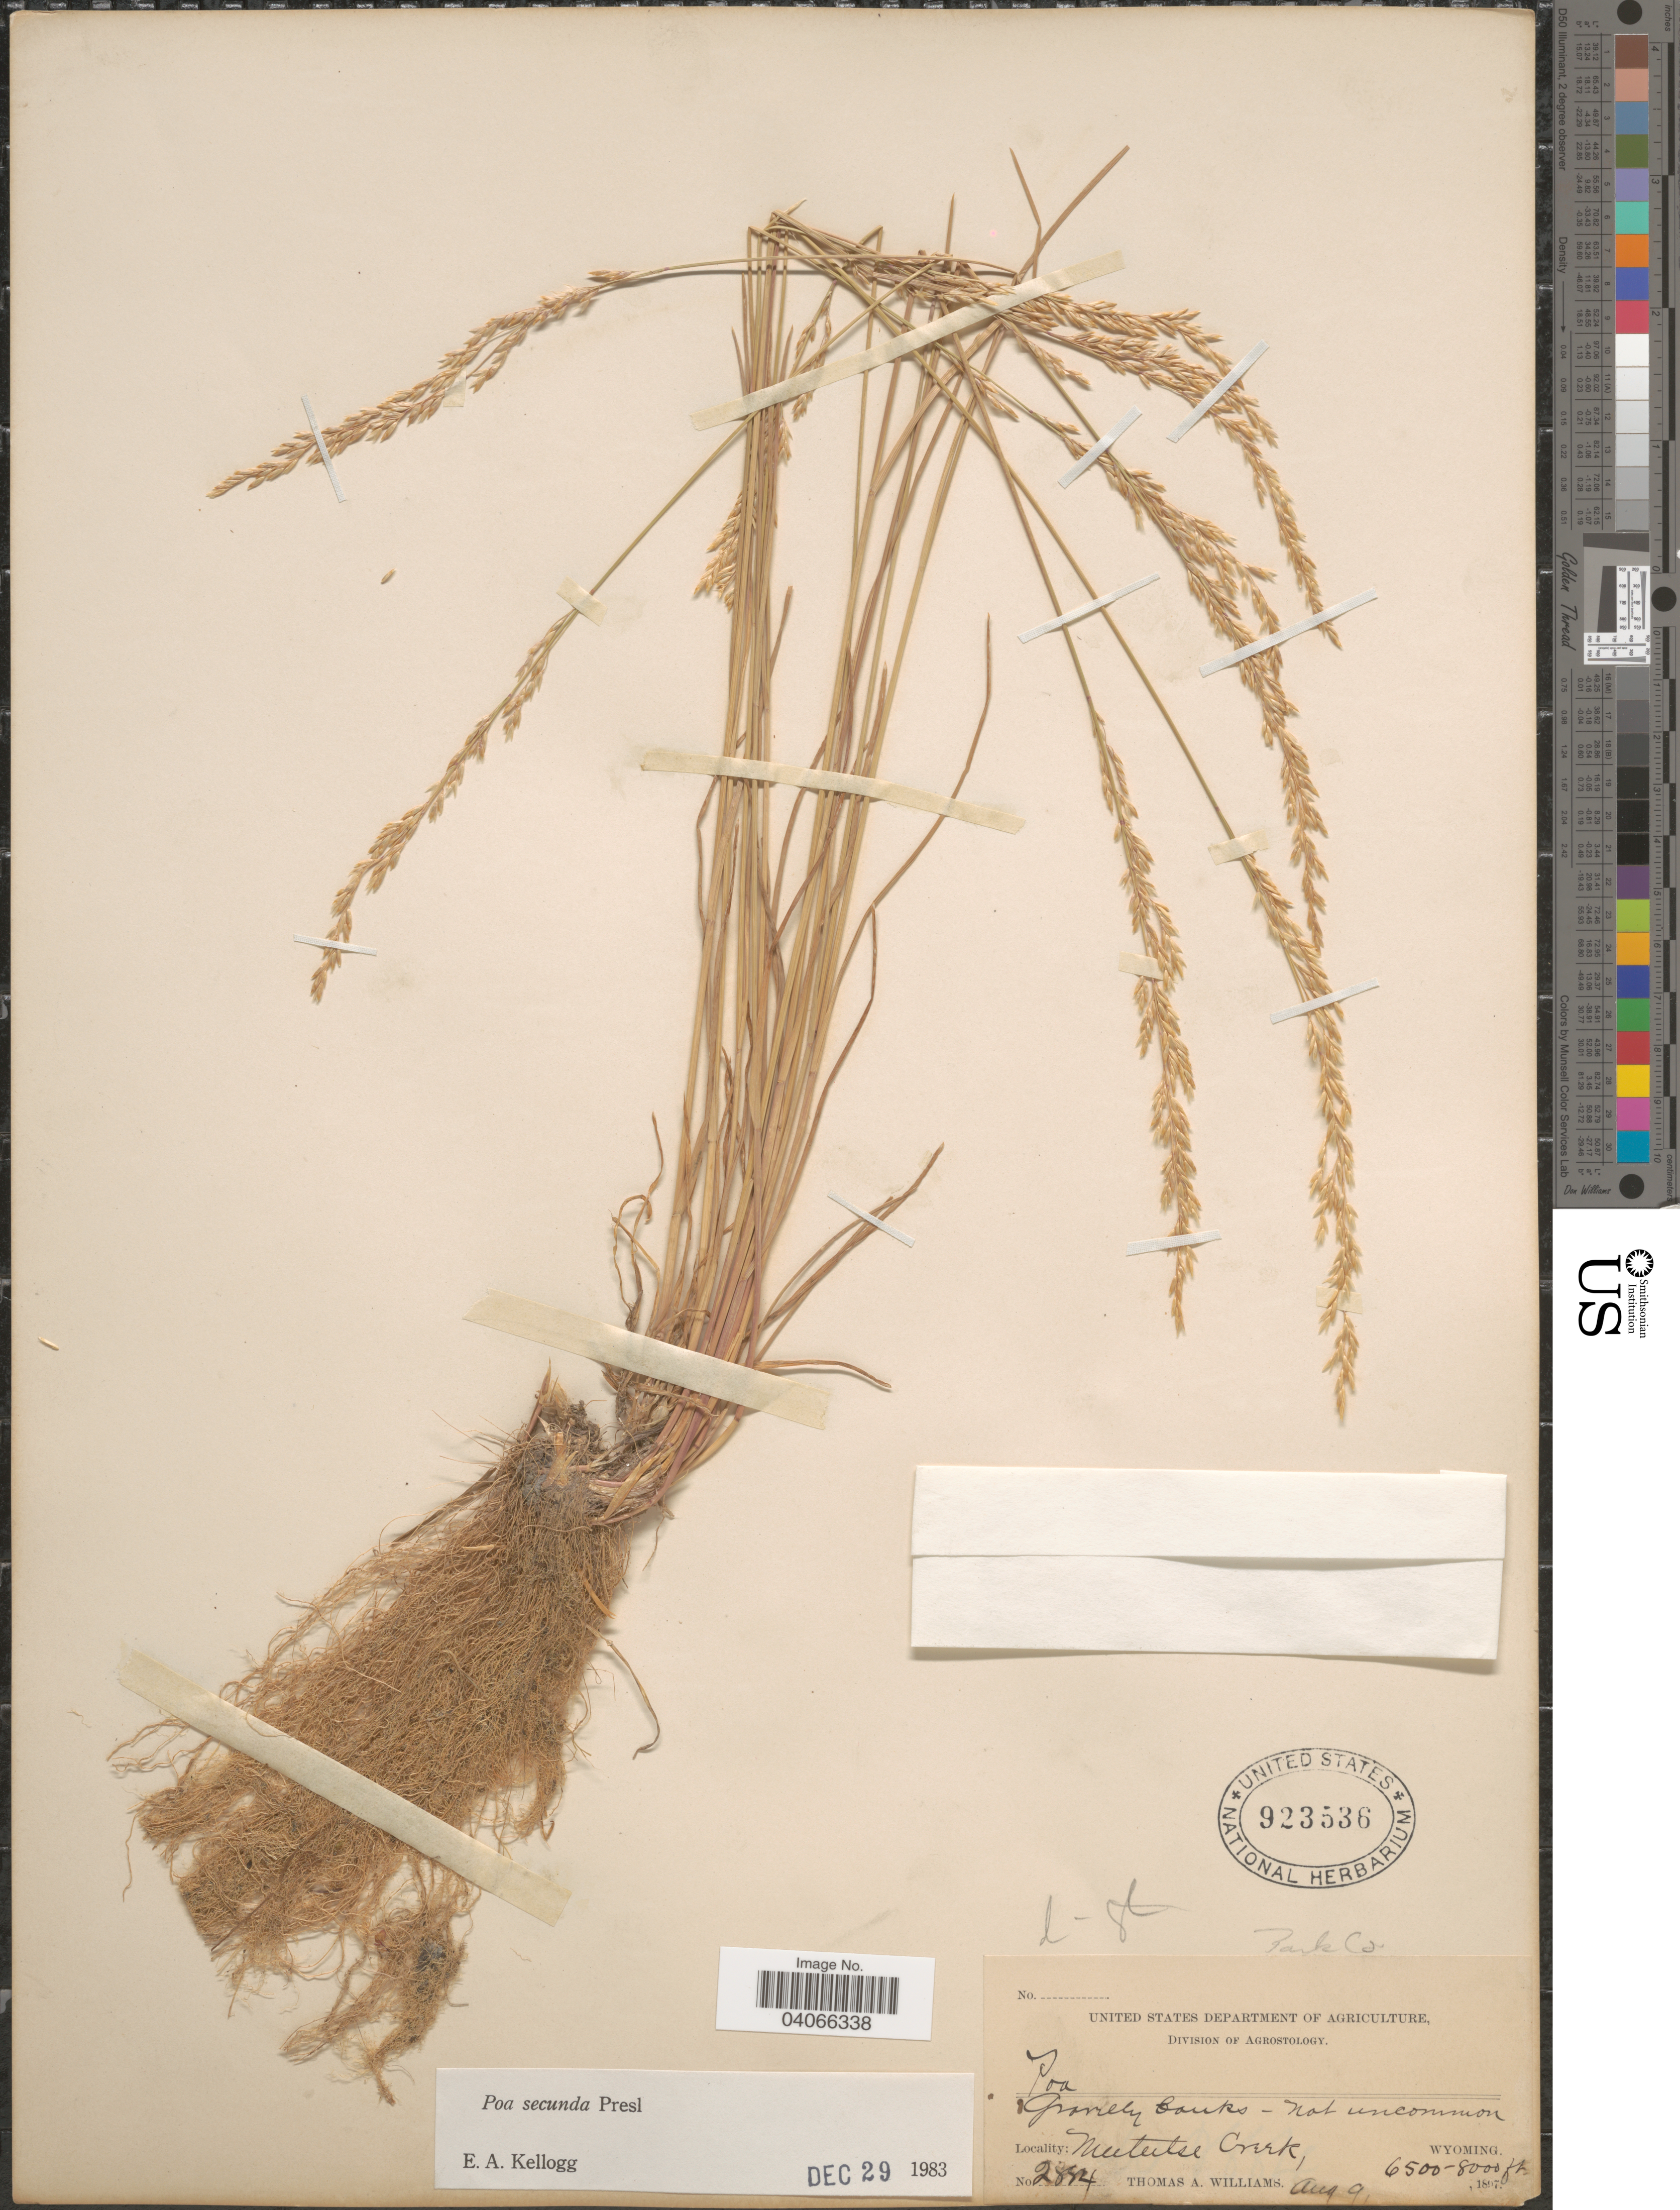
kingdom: Plantae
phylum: Tracheophyta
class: Liliopsida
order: Poales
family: Poaceae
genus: Poa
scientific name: Poa secunda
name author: J. Presl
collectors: T. A. Williams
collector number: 2854*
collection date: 1897-08-09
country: United States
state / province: Wyoming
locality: Park Co. Meeteetse Creek.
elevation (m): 1981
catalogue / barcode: US 923536